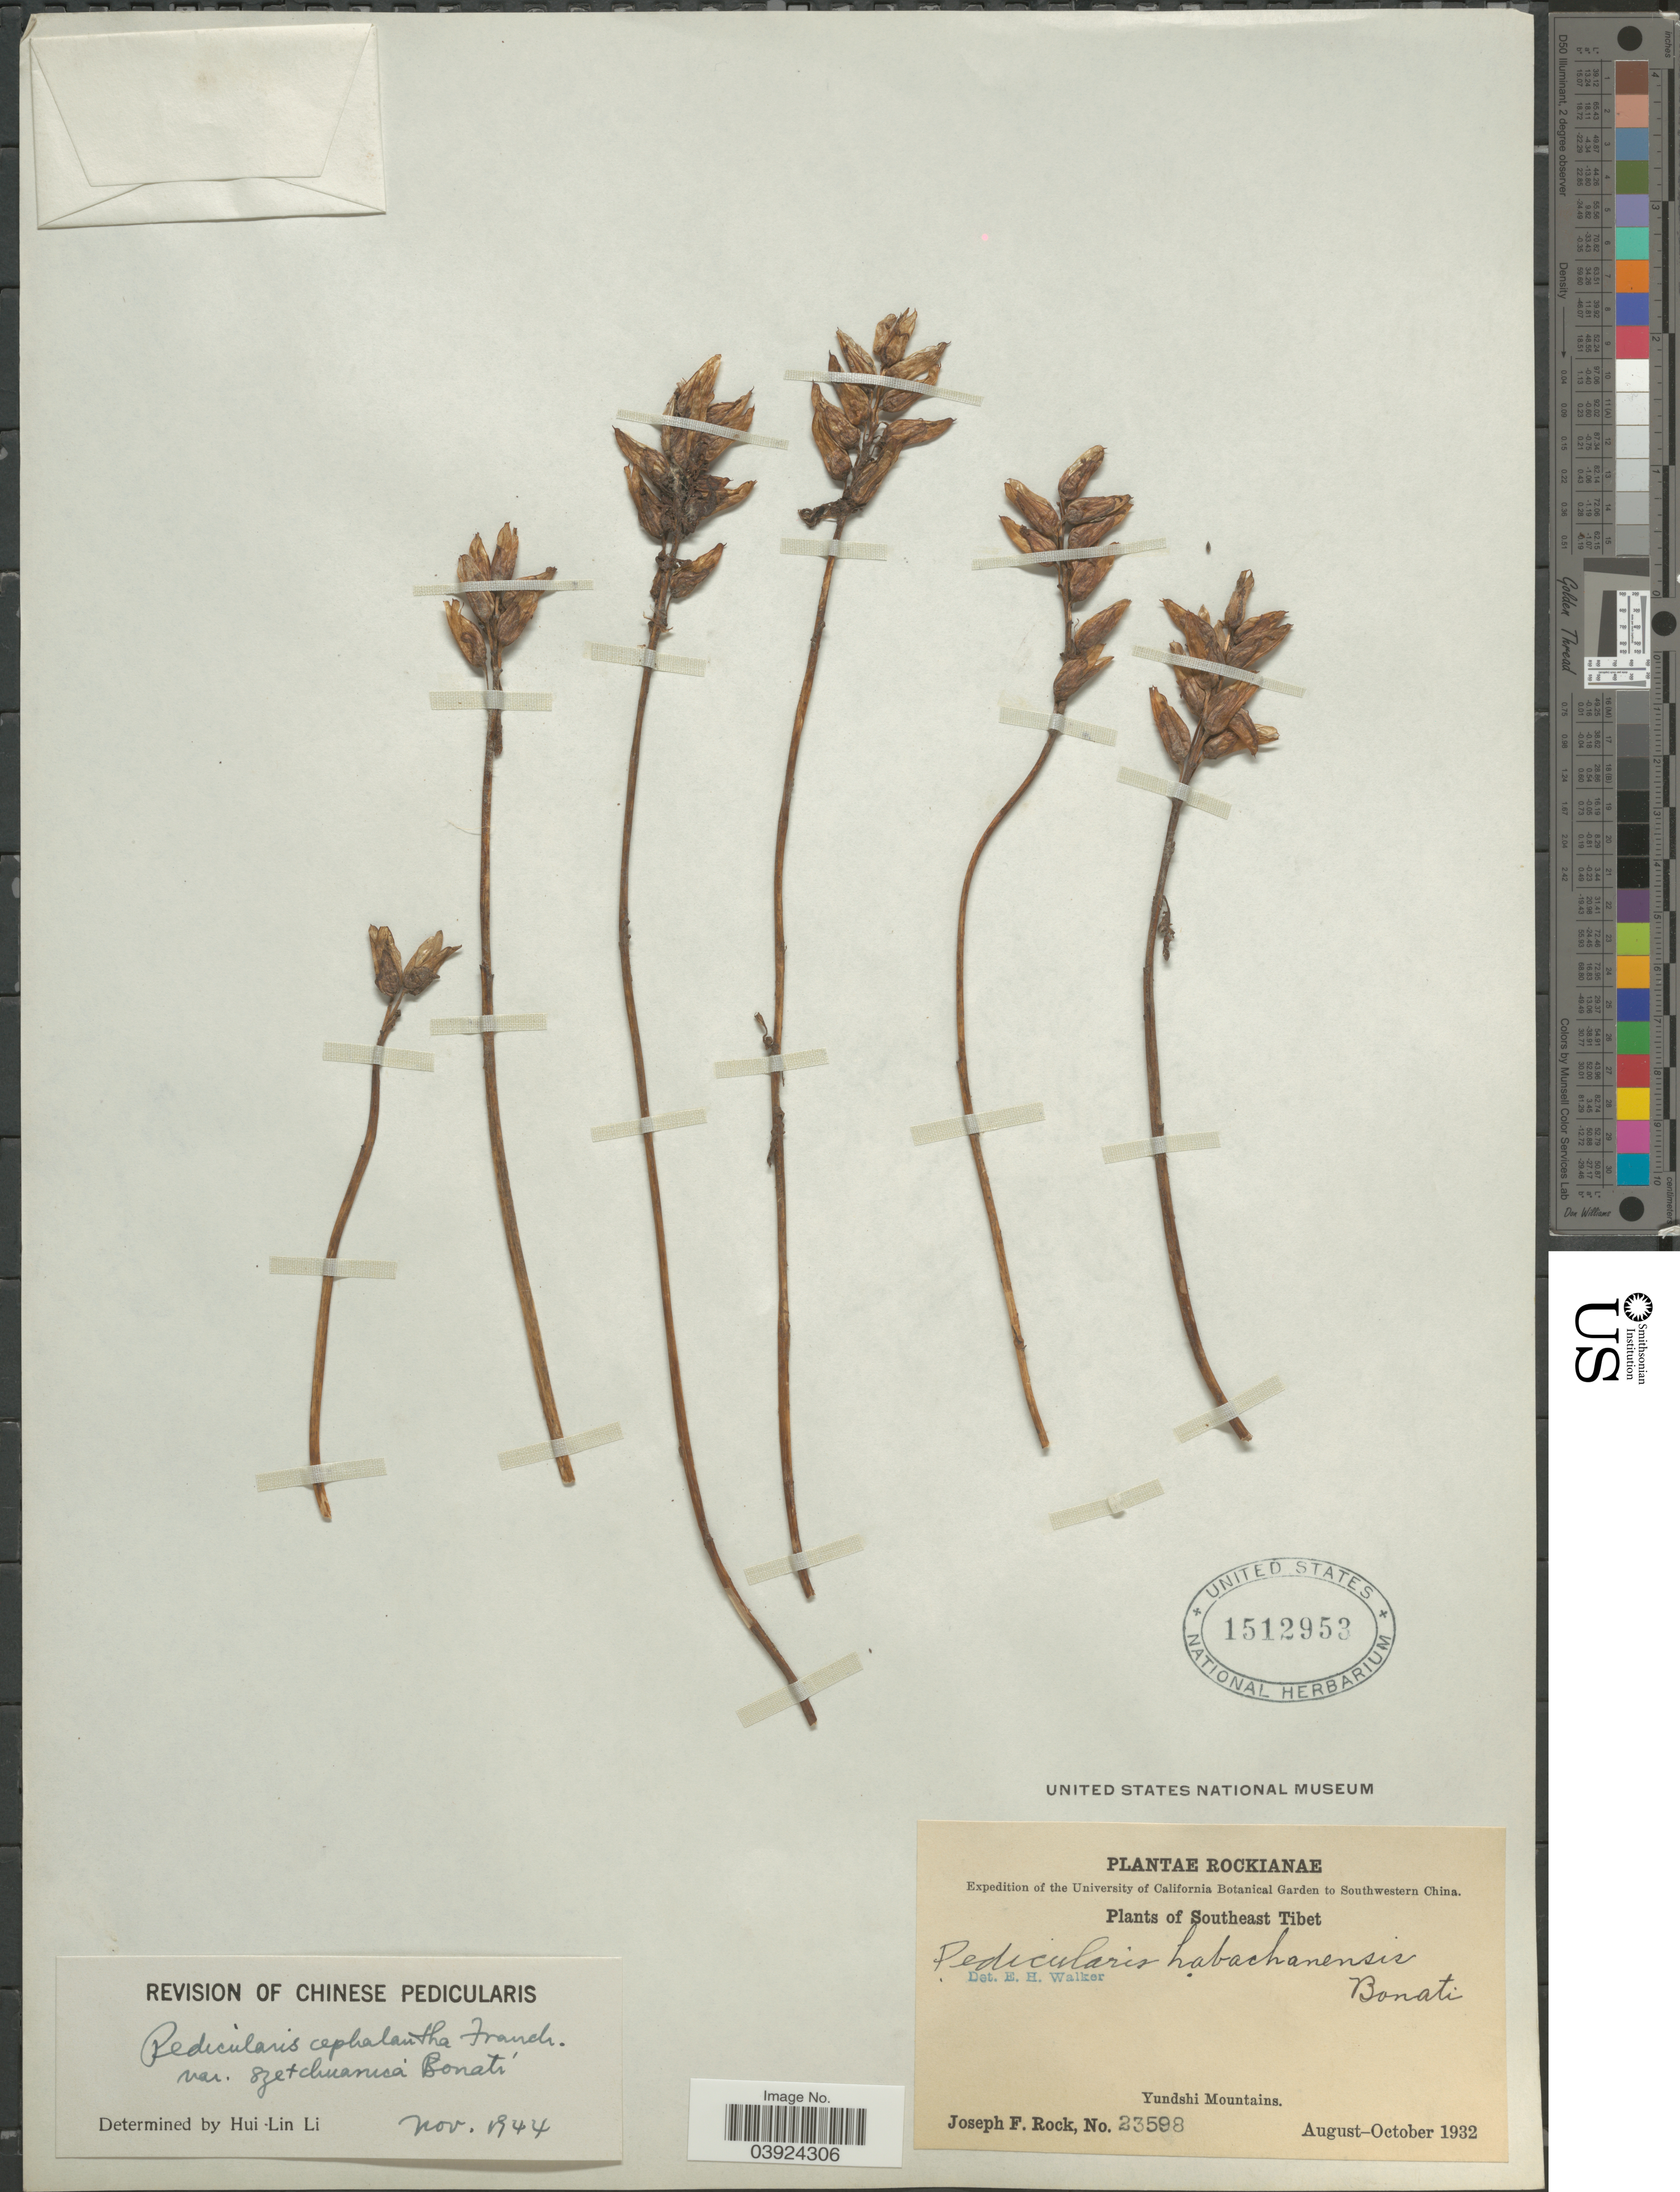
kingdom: Plantae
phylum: Tracheophyta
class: Magnoliopsida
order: Lamiales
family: Orobanchaceae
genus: Pedicularis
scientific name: Pedicularis cephalantha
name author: Franch. ex Maxim.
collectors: J. F. Rock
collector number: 23598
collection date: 1932-08/1932-10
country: China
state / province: Xizang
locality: Southwestern China. Southeast Tibet, Yundshi Mountains.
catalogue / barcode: US 1512953